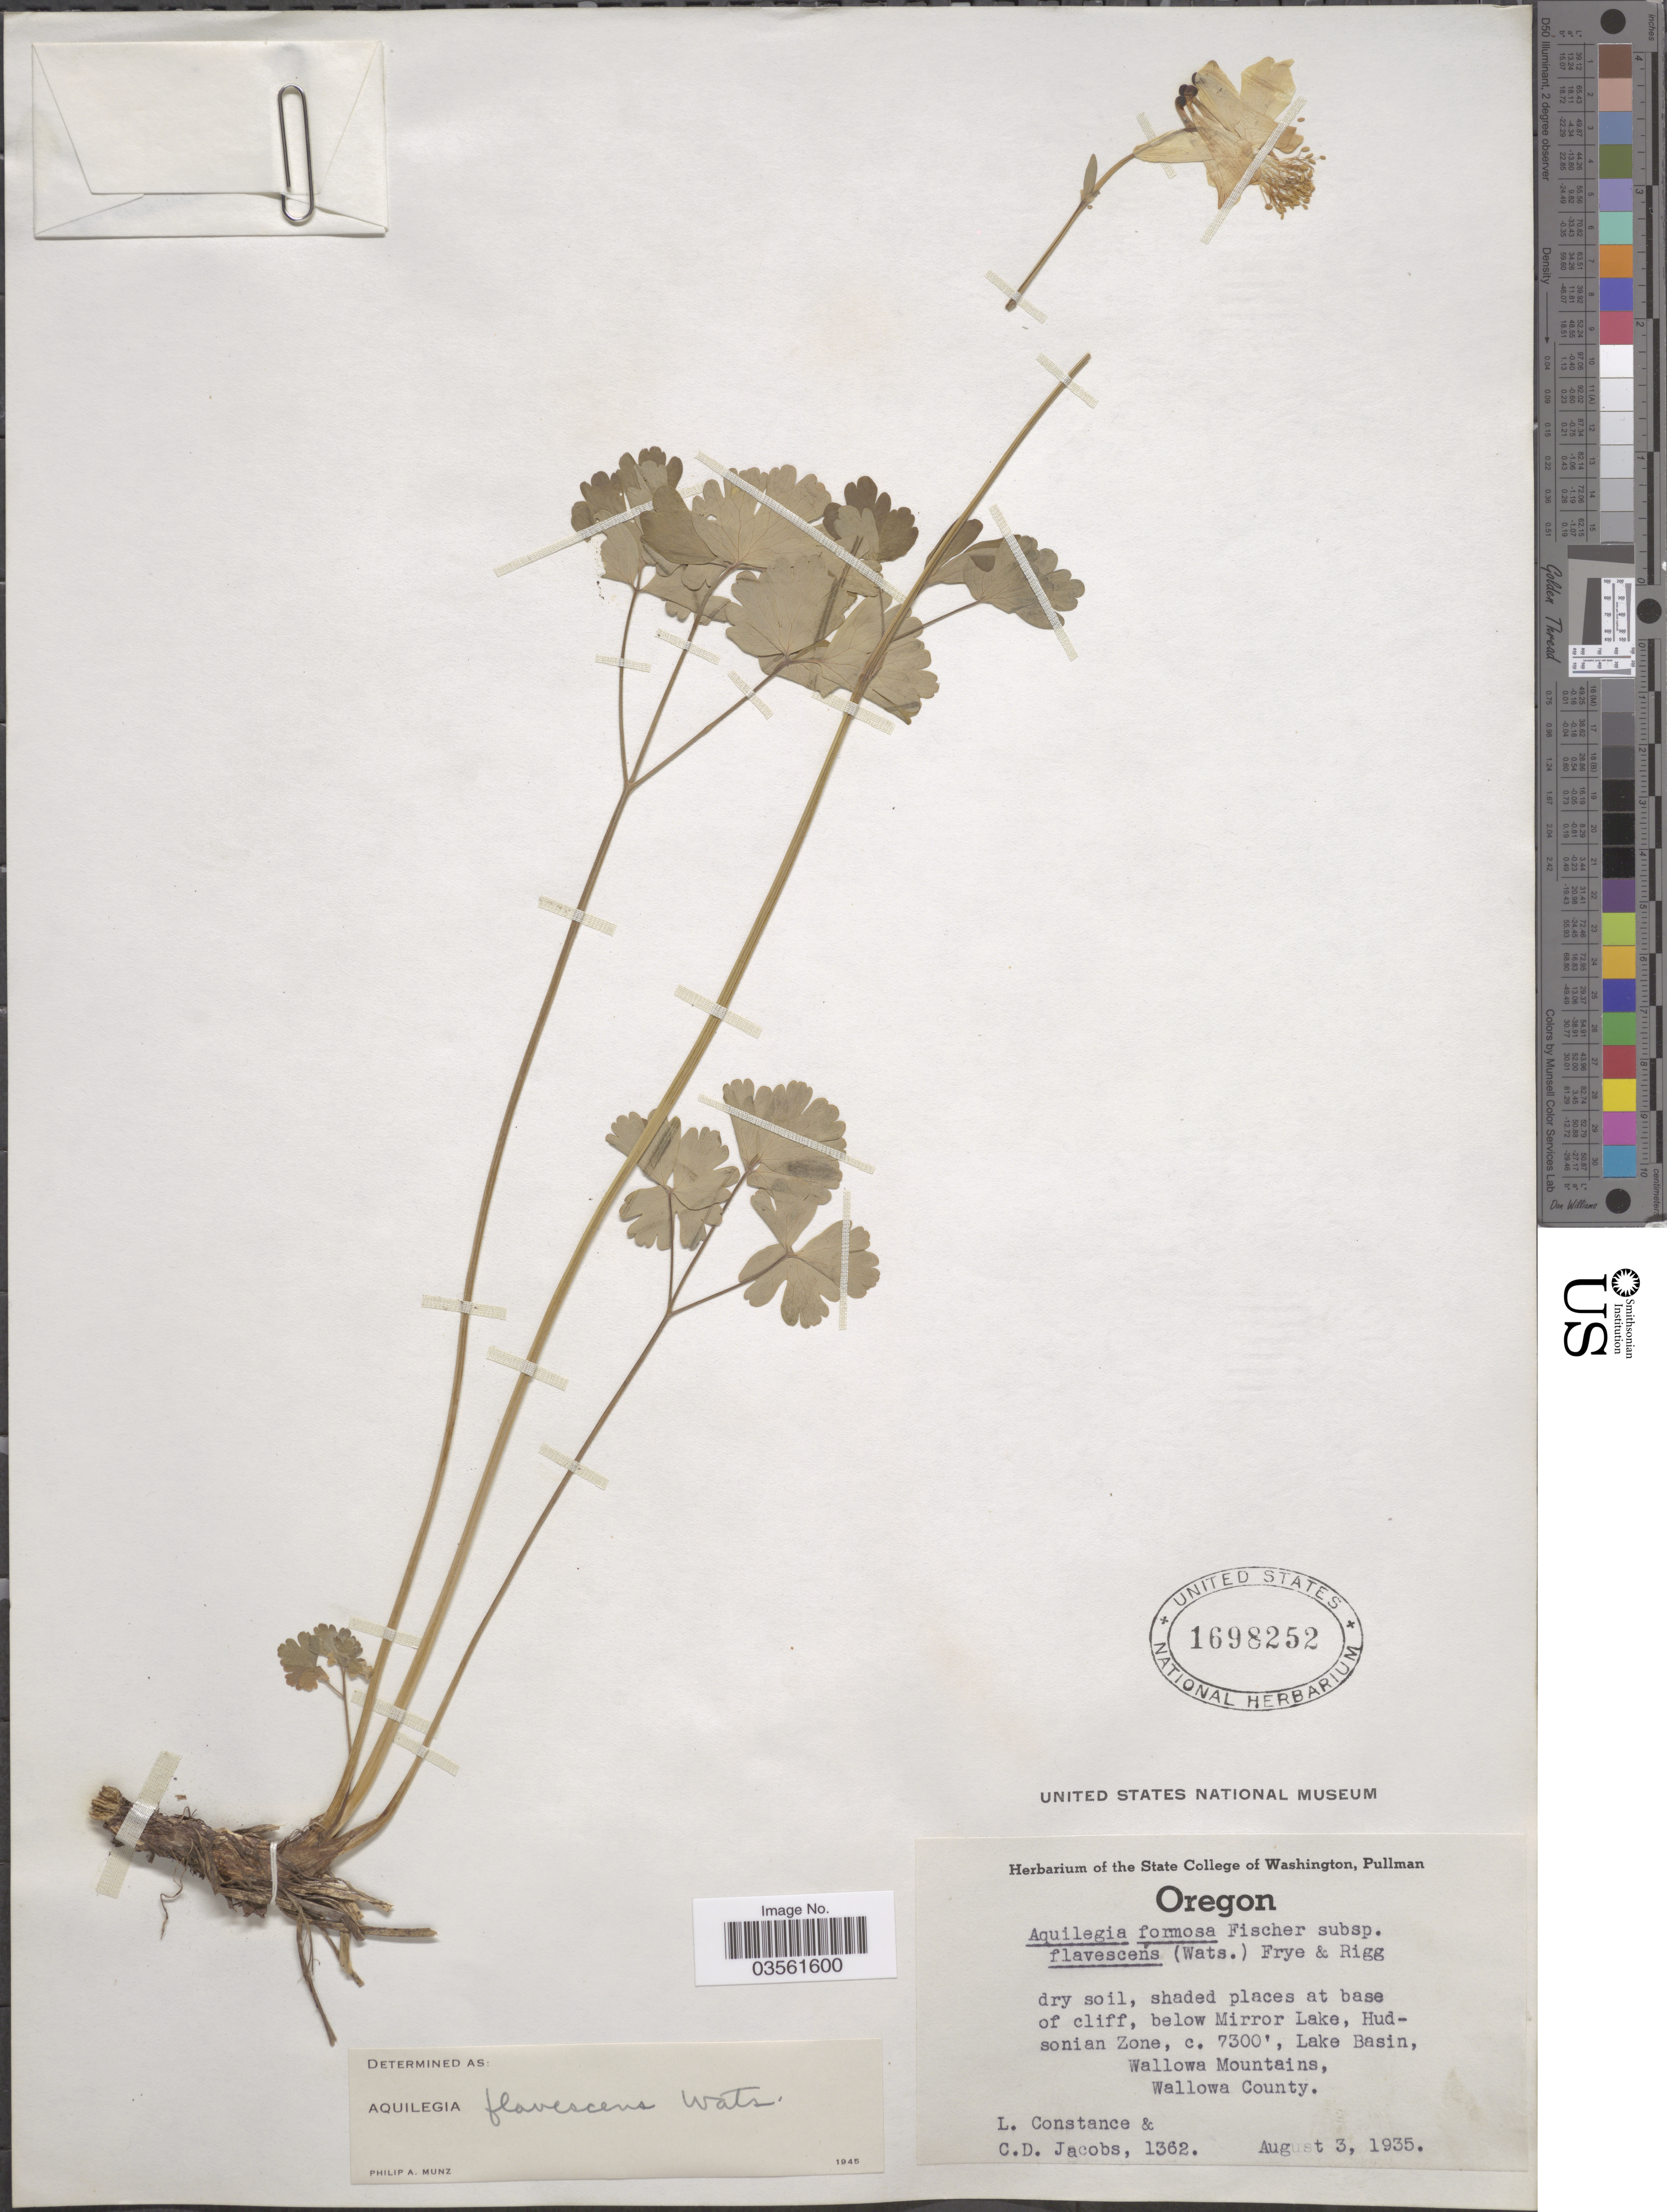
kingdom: Plantae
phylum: Tracheophyta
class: Magnoliopsida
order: Ranunculales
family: Ranunculaceae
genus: Aquilegia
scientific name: Aquilegia flavescens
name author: S. Watson in C. King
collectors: L. Constance & C. D. Jacobs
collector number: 1362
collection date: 1935-08-03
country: United States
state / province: Oregon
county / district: Wallowa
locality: Below Mirror Lake, Hudsonian Zone, Lake Basin, Wallowa Mountains, Wallowa County.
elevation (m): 2225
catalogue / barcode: US 1698252